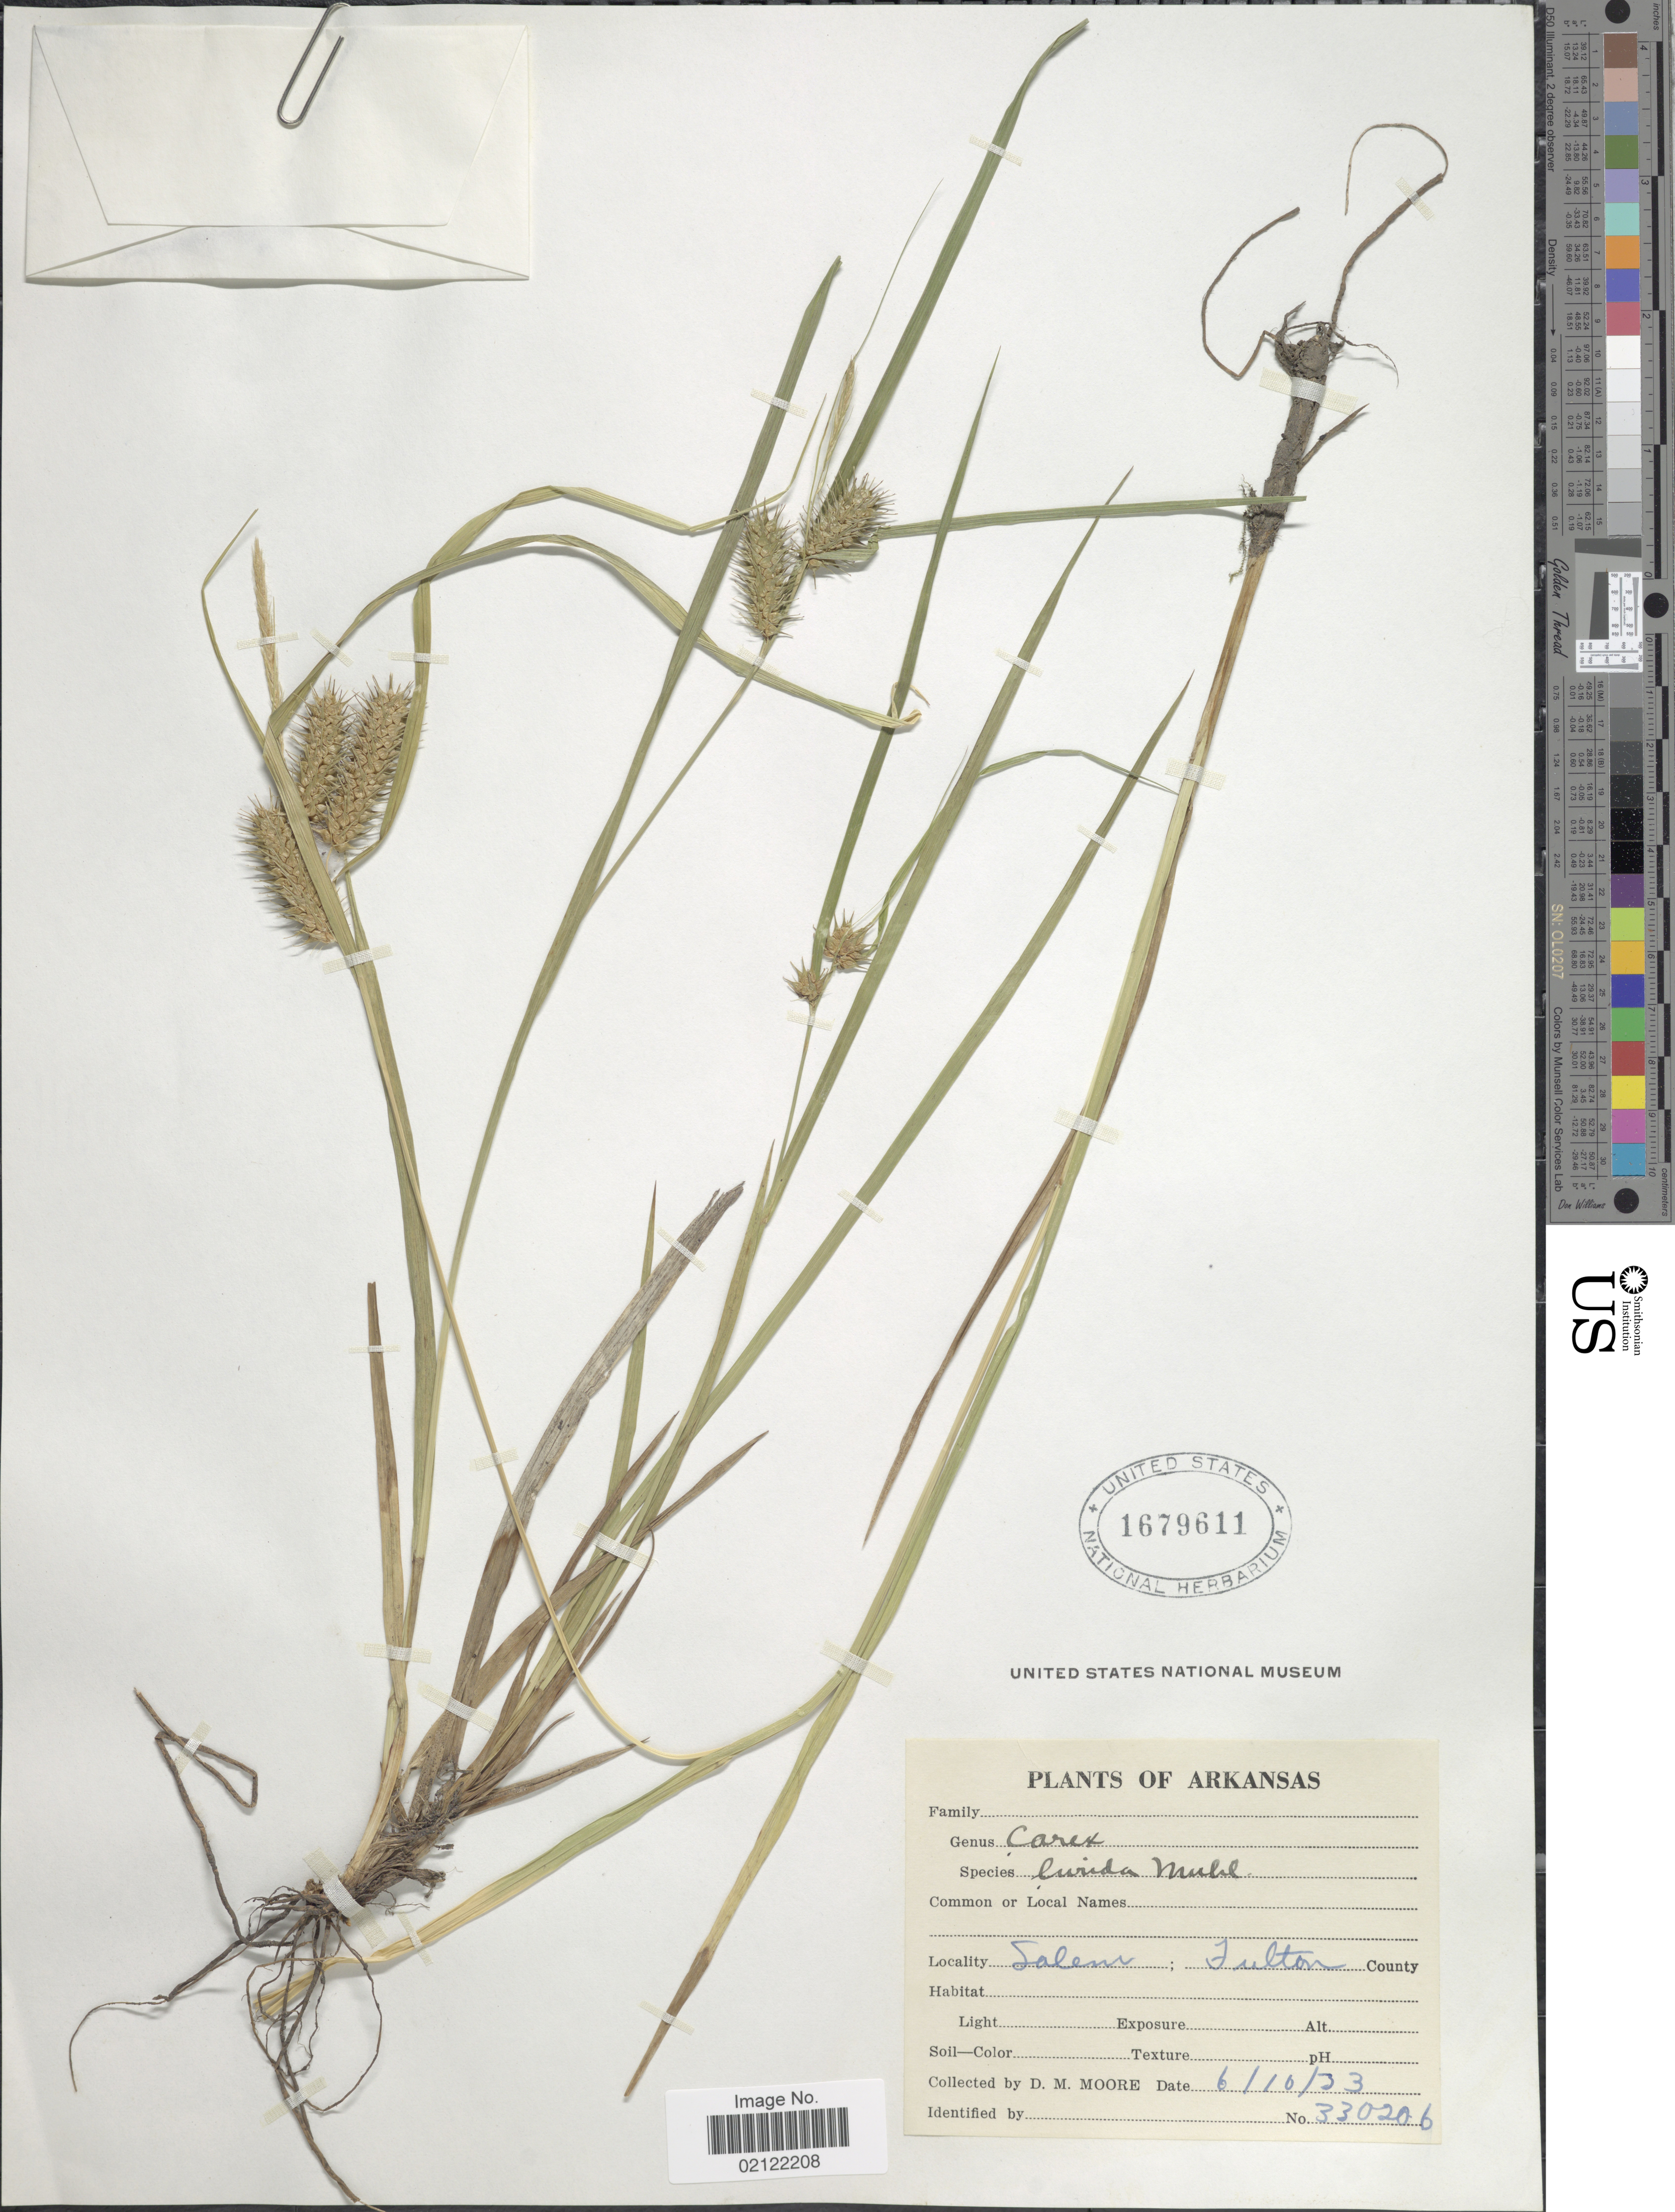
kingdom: Plantae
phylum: Tracheophyta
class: Liliopsida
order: Poales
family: Cyperaceae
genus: Carex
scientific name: Carex lurida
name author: Wahlenb.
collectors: D. Moore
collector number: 330206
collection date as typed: Transcribed d/m/y: 10/6/33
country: United States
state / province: Arkansas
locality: Salem; Fulton County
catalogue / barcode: US 1679611